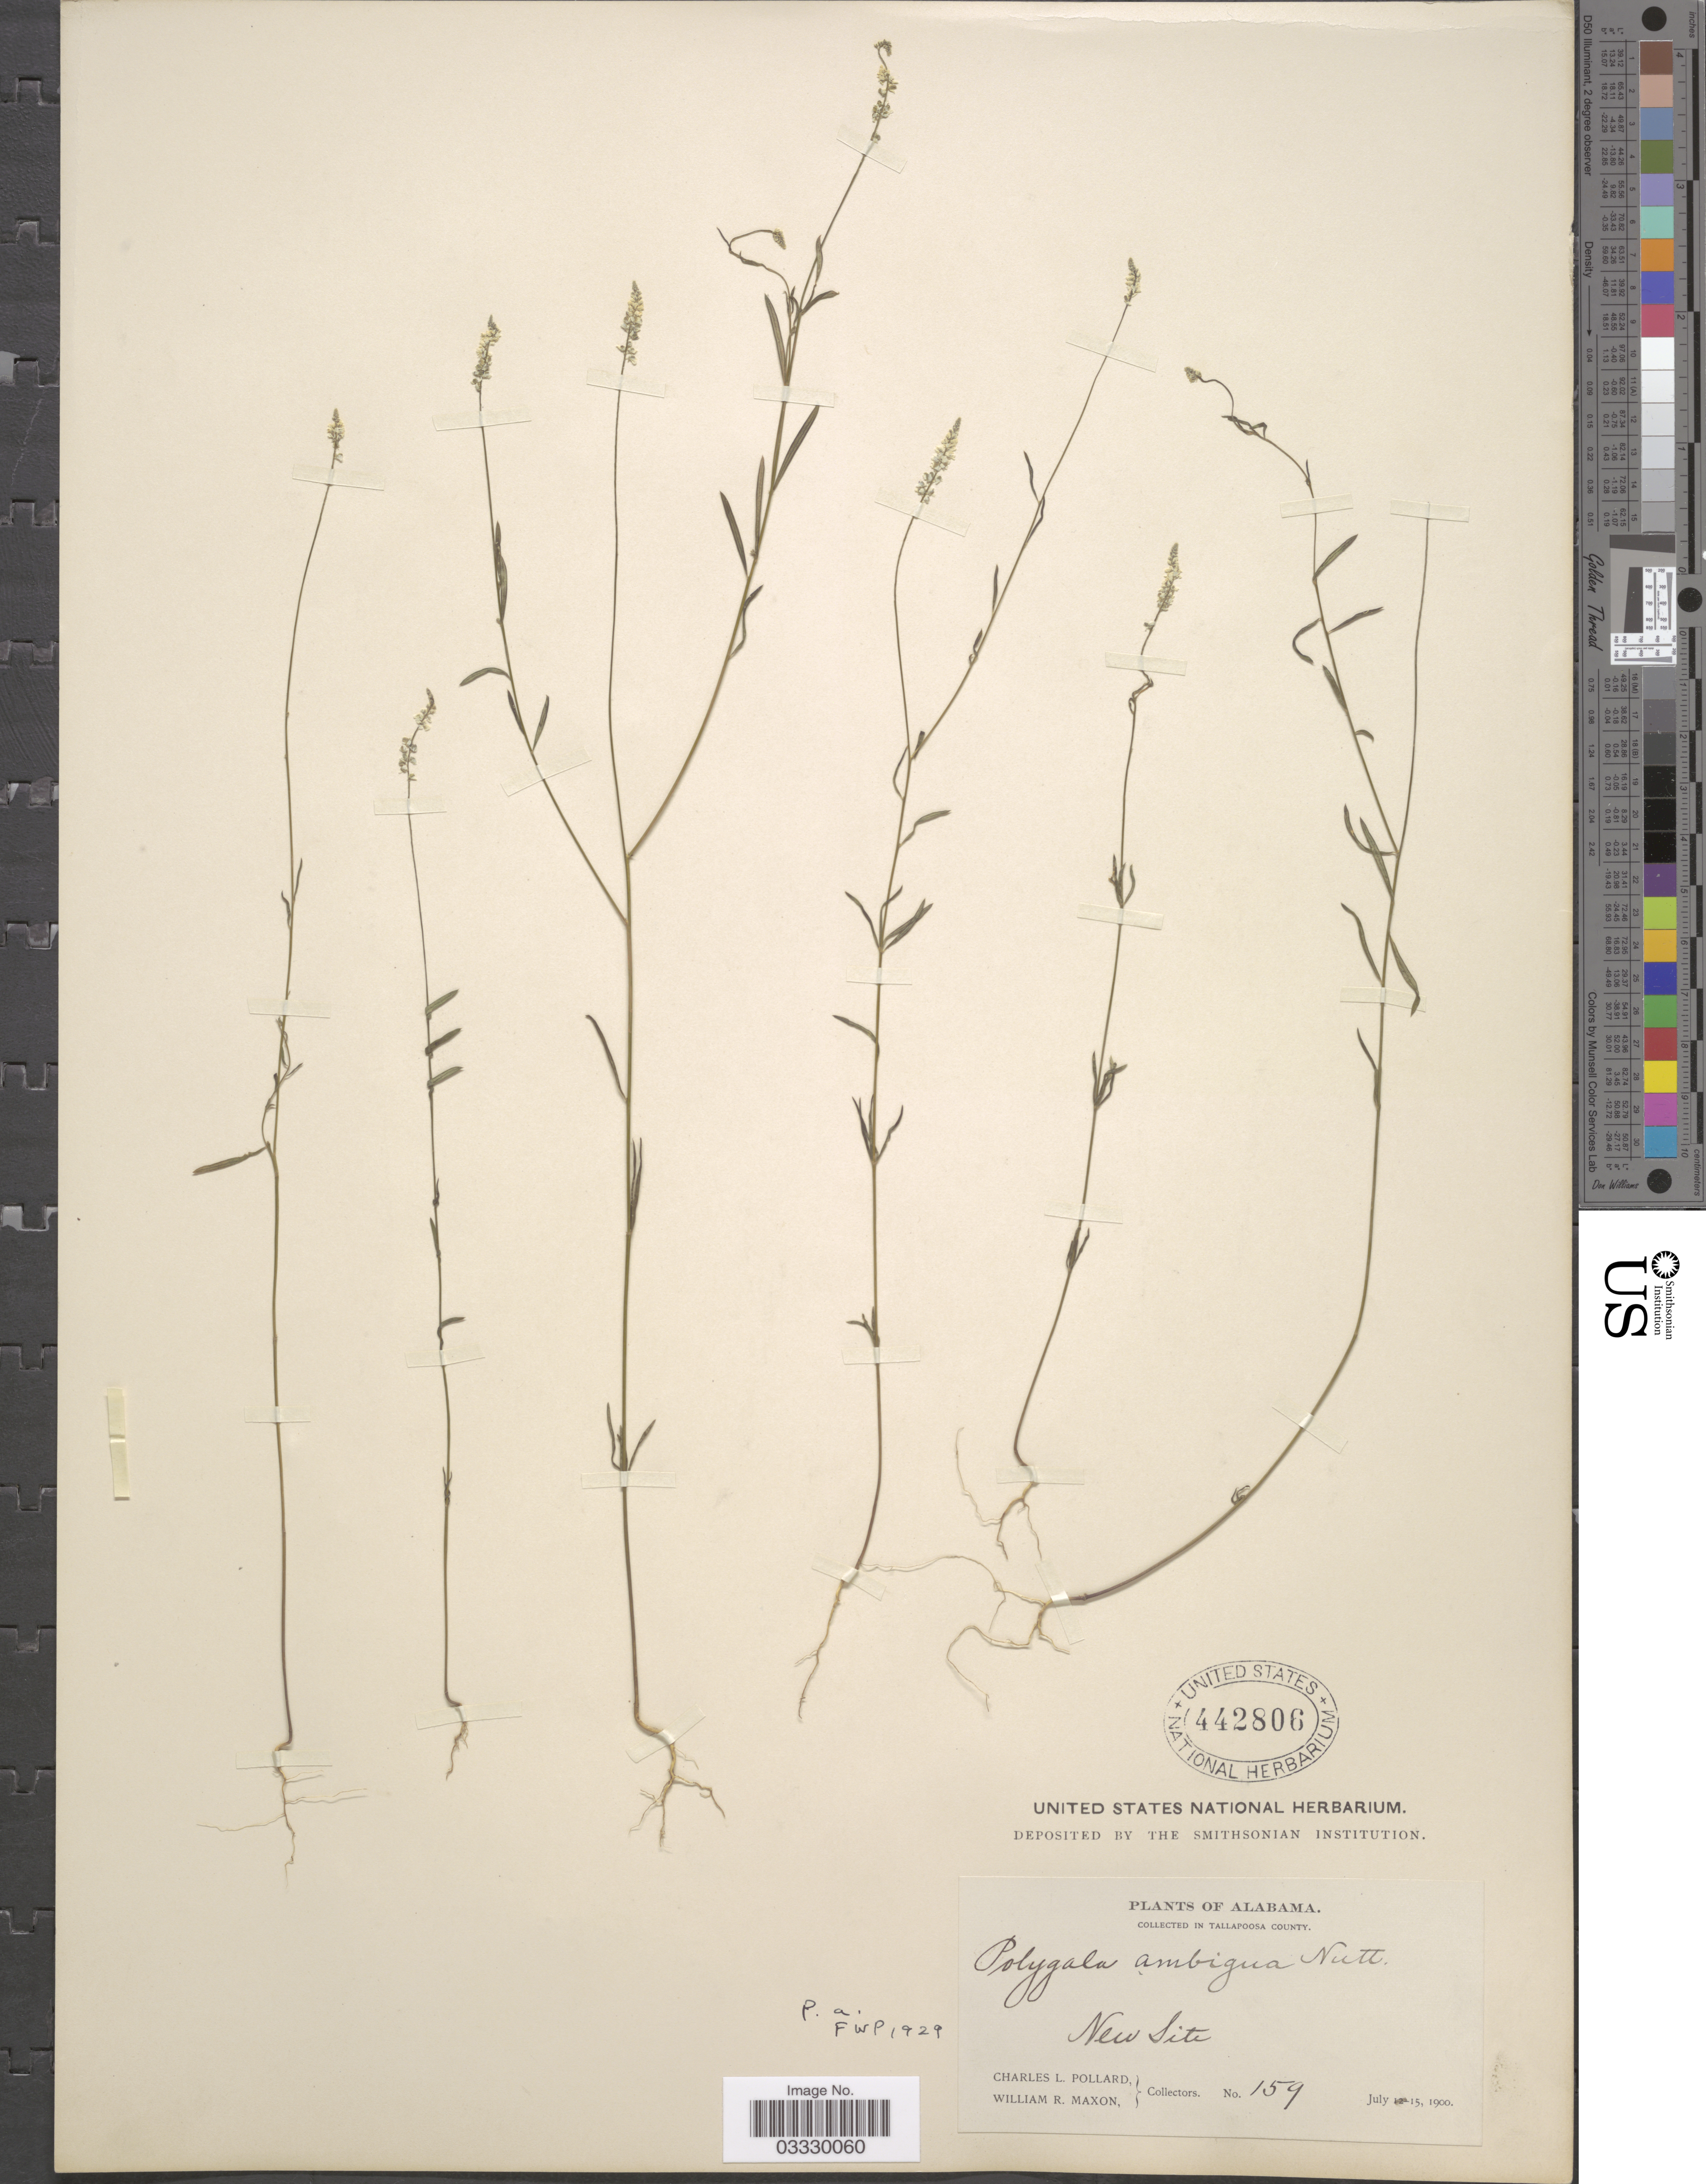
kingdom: Plantae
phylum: Tracheophyta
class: Magnoliopsida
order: Fabales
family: Polygalaceae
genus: Polygala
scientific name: Polygala ambigua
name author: Nutt.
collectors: C. L. Pollard & W. R. Maxon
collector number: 159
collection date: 1900-07-15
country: United States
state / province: Alabama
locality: In Tallapoosa County. New Site.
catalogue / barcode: US 442806